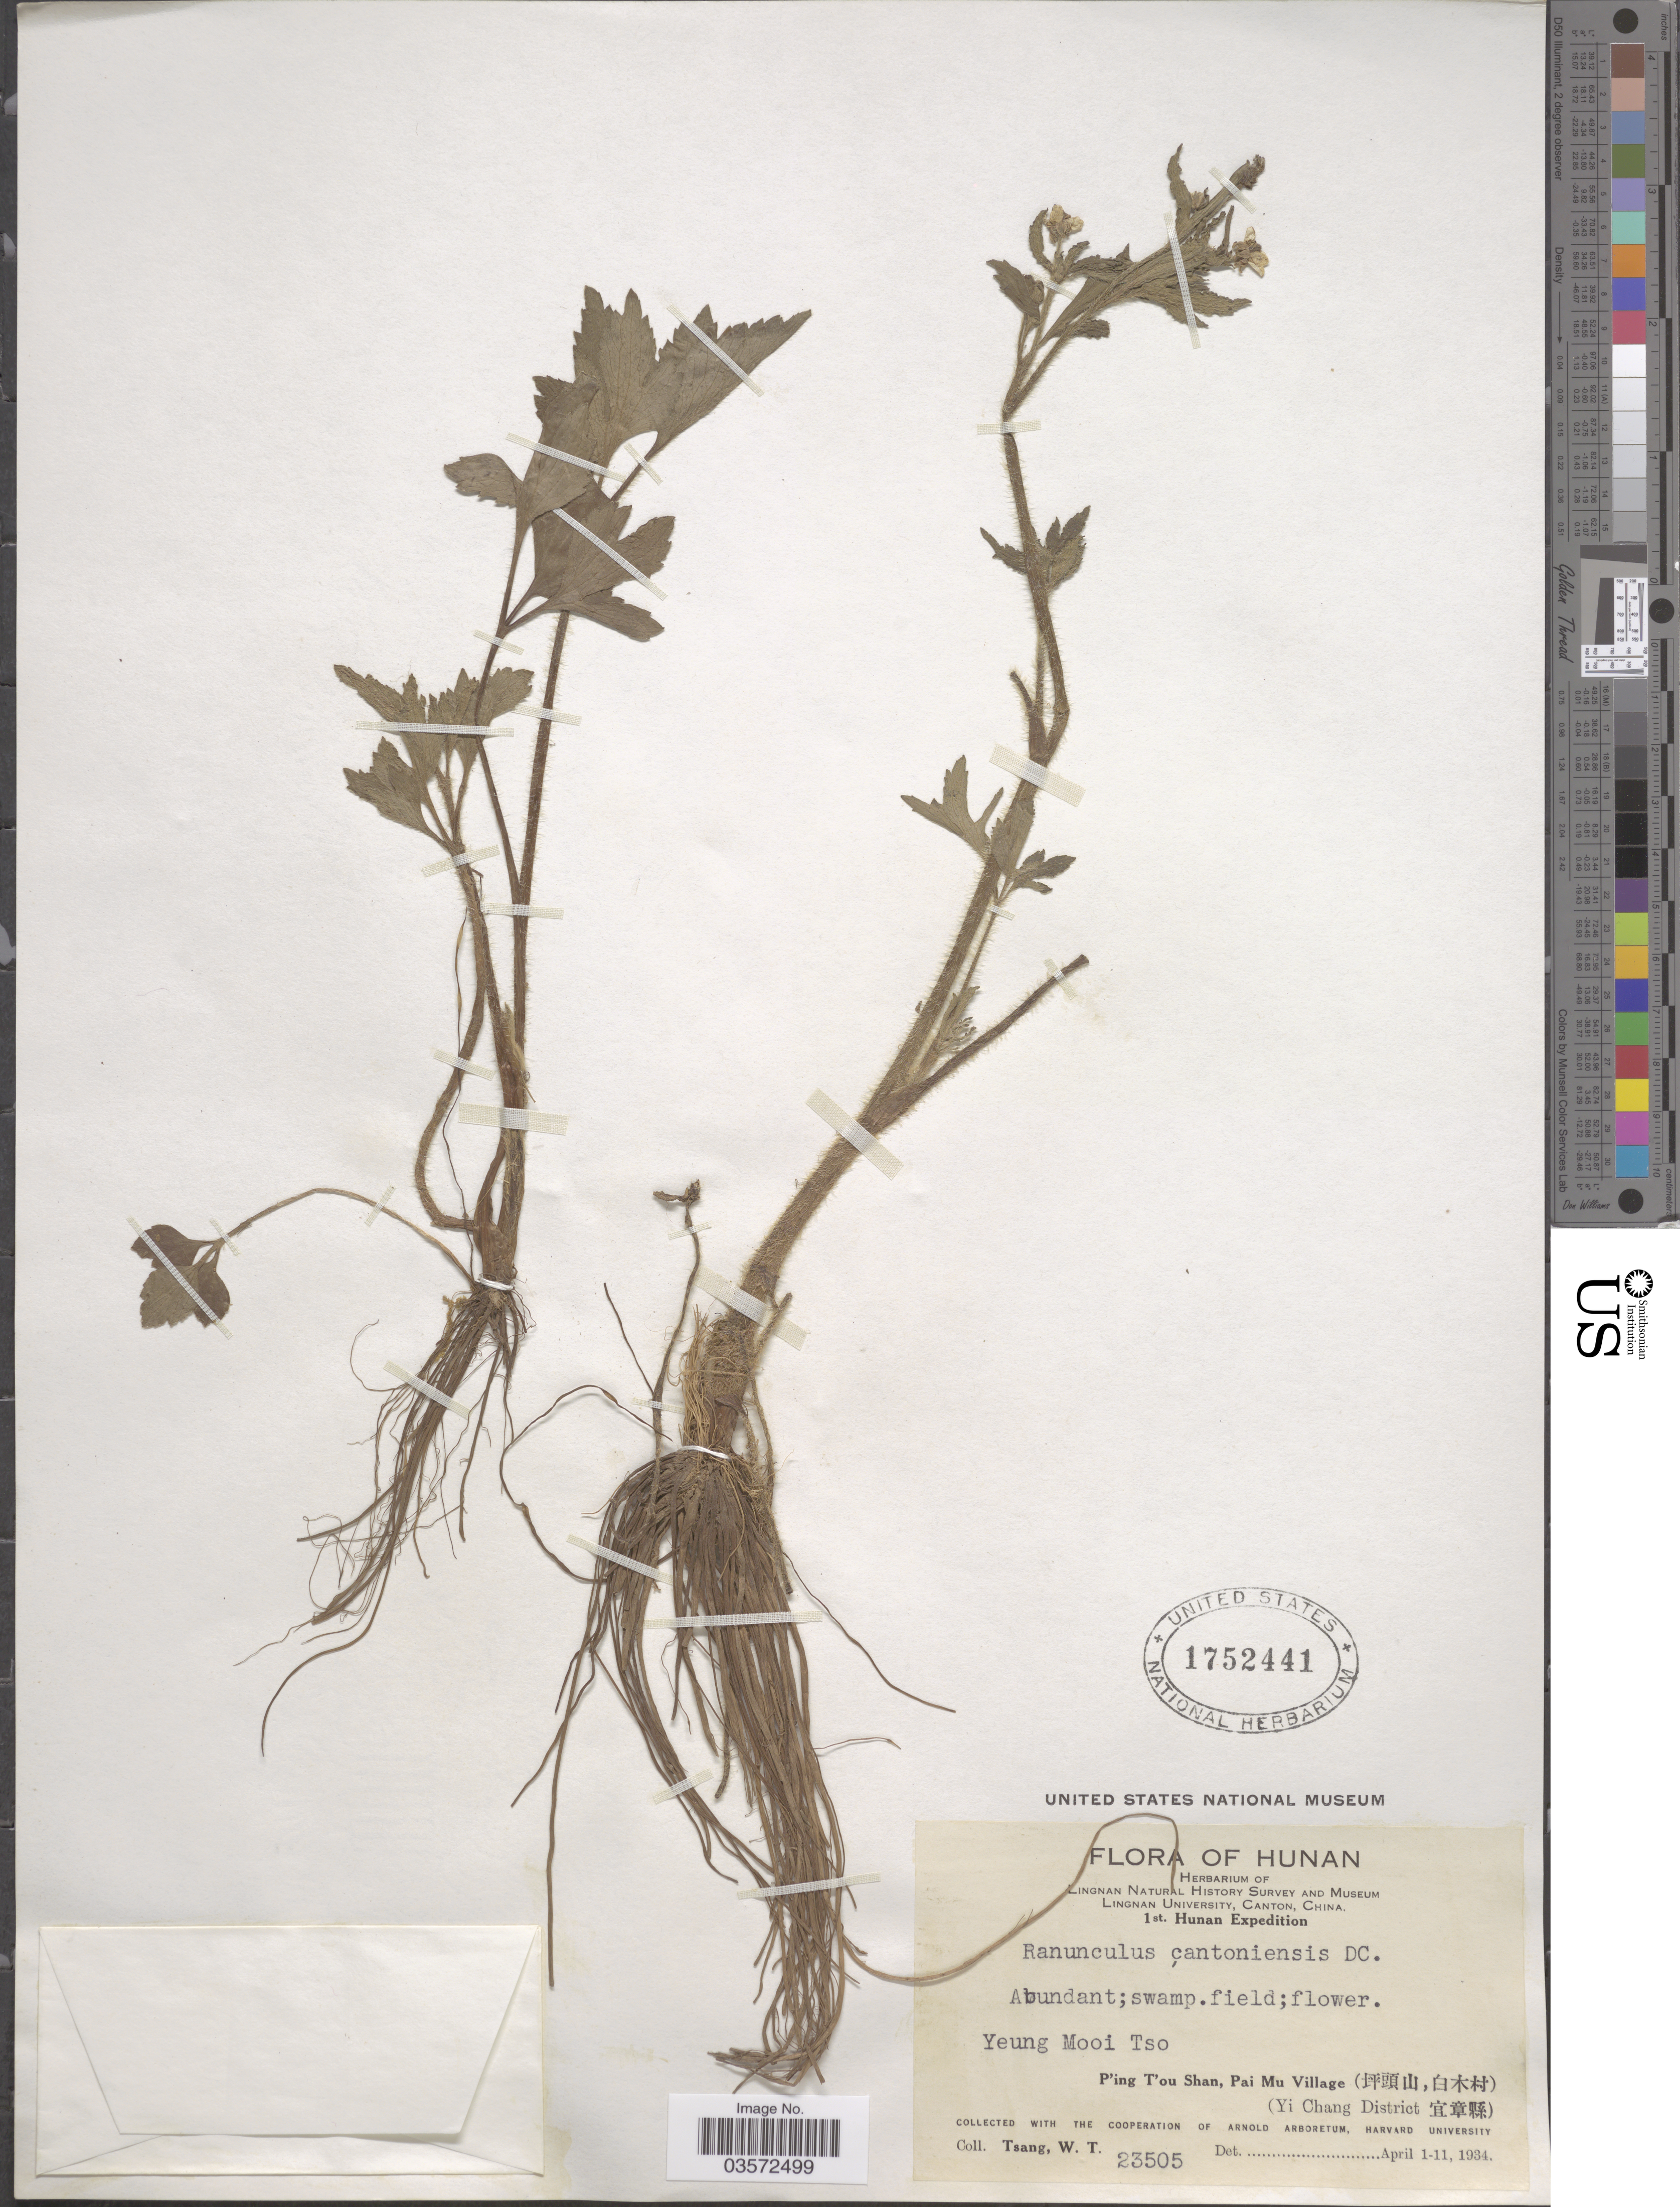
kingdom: Plantae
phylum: Tracheophyta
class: Magnoliopsida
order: Ranunculales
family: Ranunculaceae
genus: Ranunculus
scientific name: Ranunculus cantoniensis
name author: DC.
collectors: W. T. Tsang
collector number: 23505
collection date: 1934-04-01/1934-04-11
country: China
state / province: Hunan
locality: Yeung Mooi Tso. P'ing T'ou Shan, Pai Mu Village (X, X), (Yi Chang District X).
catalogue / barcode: US 1752441